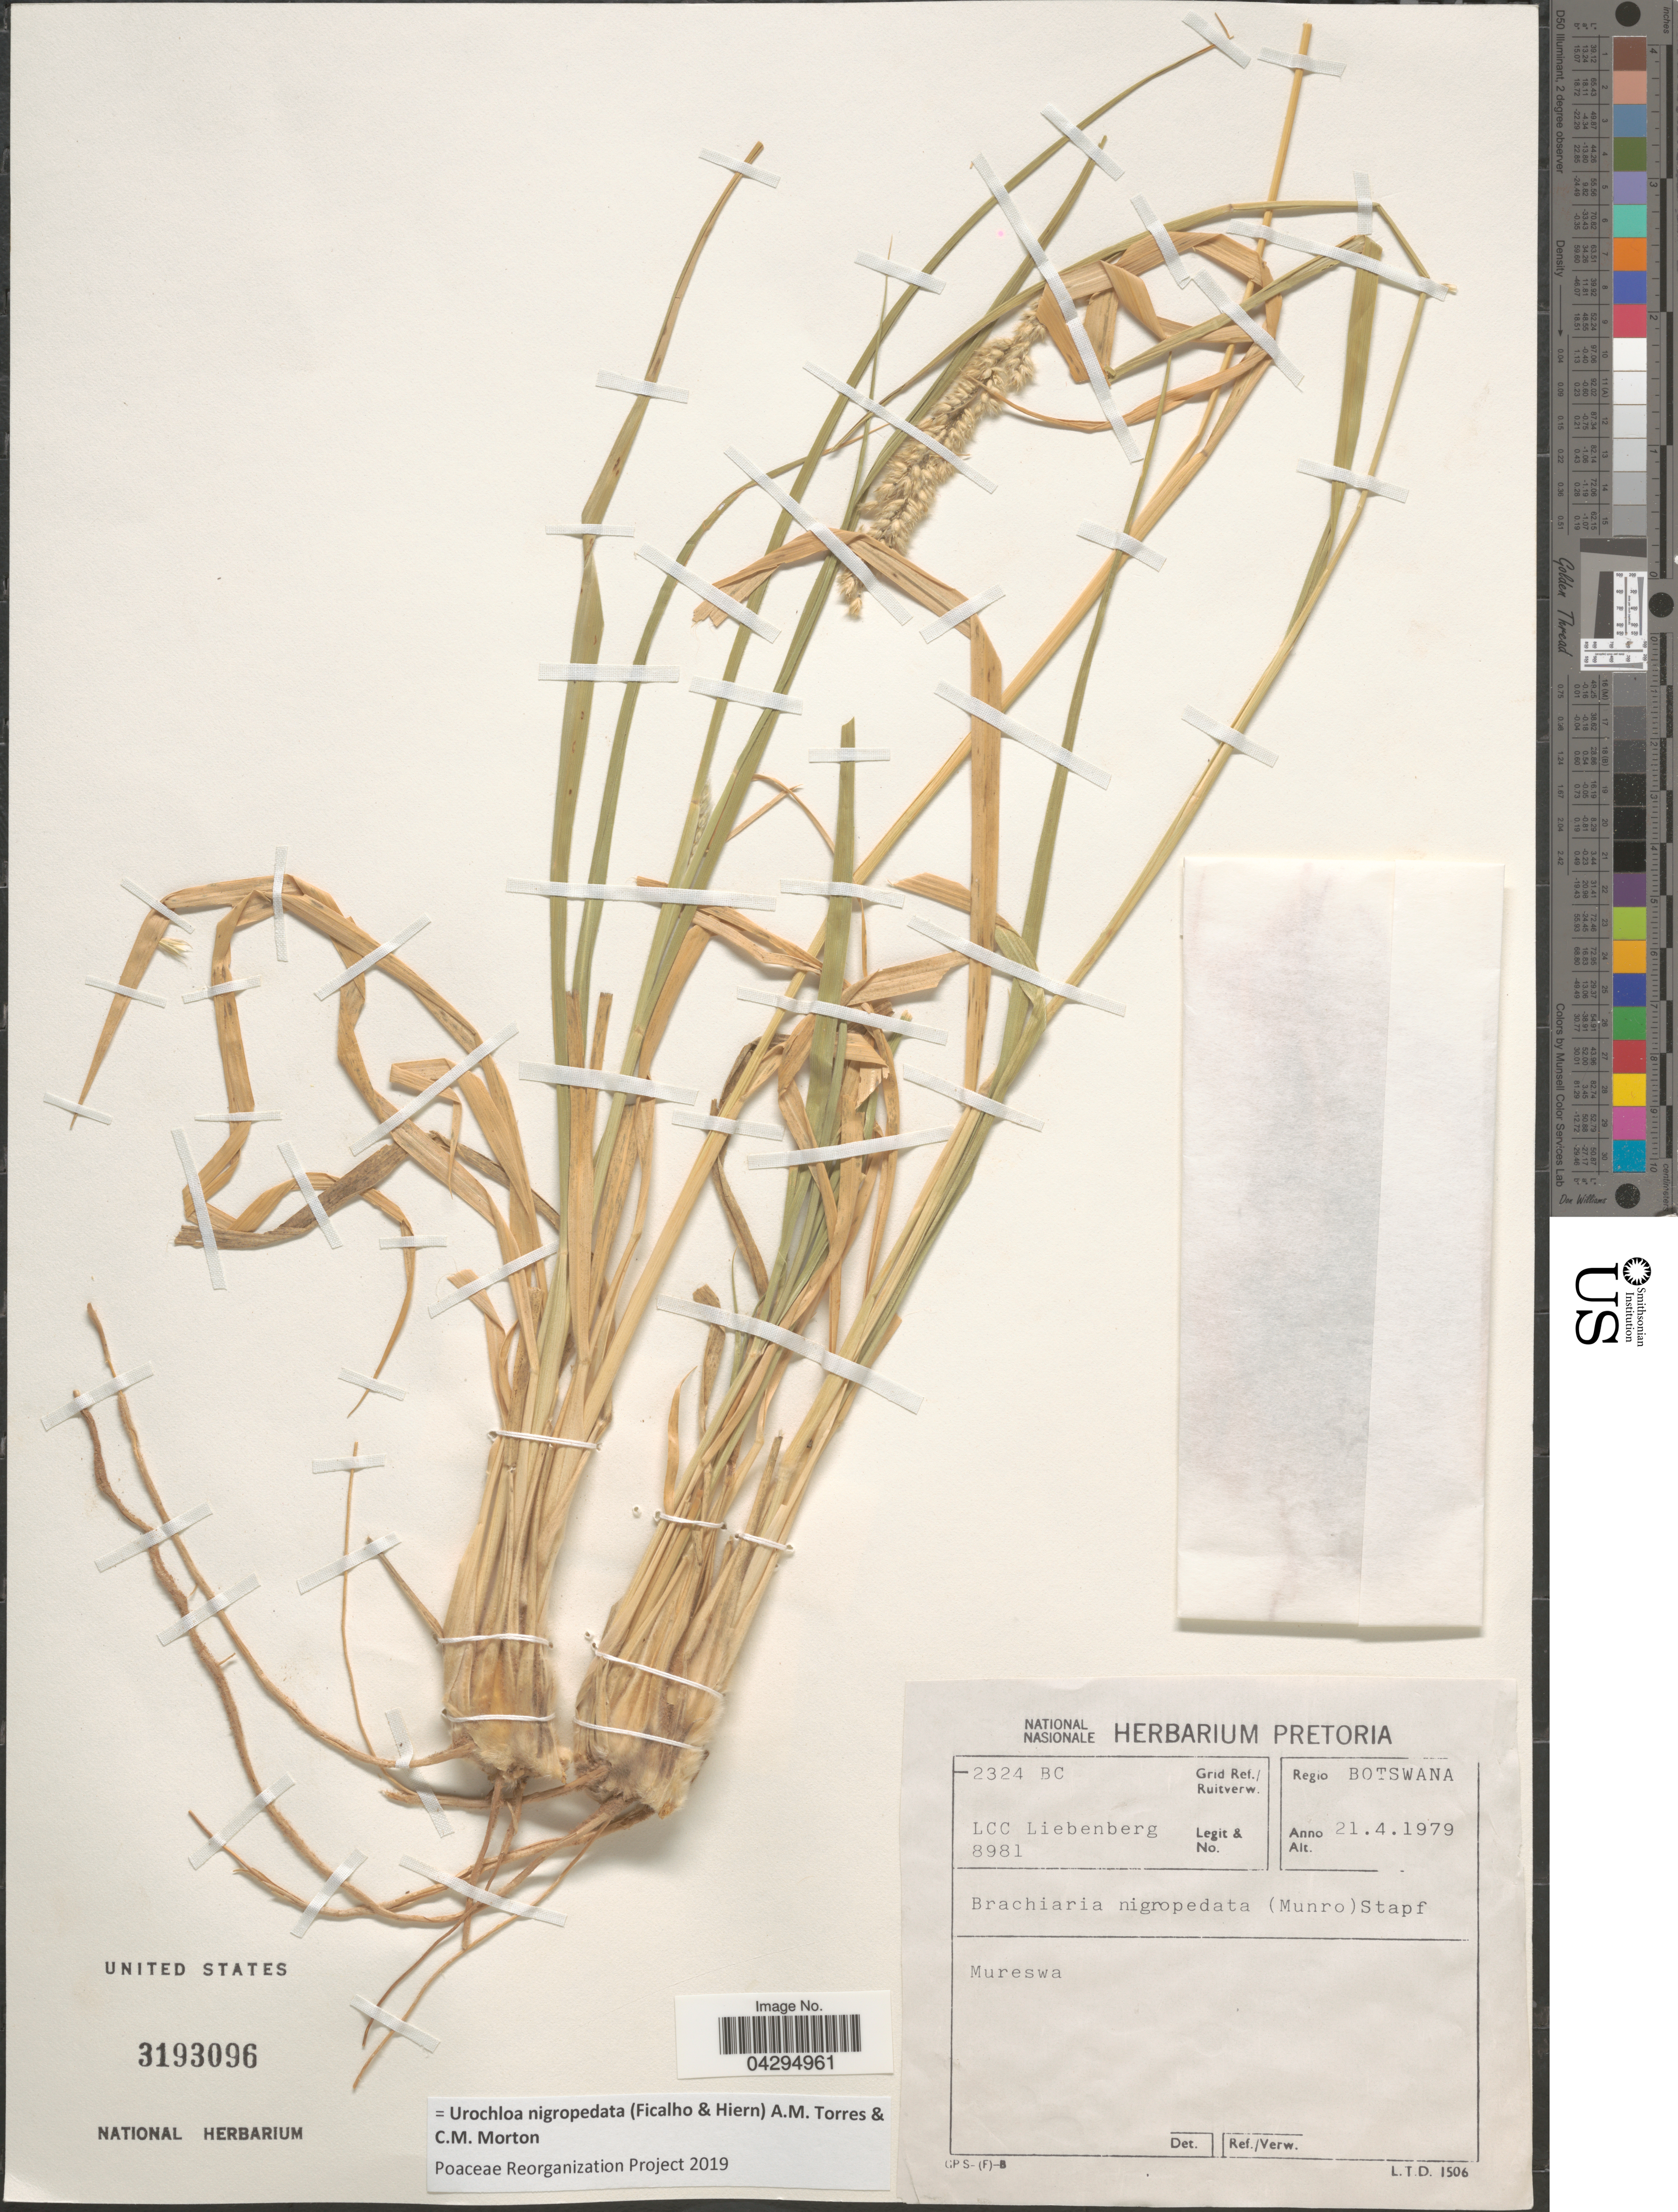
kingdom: Plantae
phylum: Tracheophyta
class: Liliopsida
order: Poales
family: Poaceae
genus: Urochloa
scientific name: Urochloa nigropedata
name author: (Ficalho & Hiern) A.M. Torres & C.M. Morton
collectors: L. Liebenberg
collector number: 8981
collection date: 1979-04-21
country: Botswana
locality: Grid Ref./ Ruitverw. 2324 BC. Regio Botswana. Mureswa.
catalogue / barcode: US 3193096